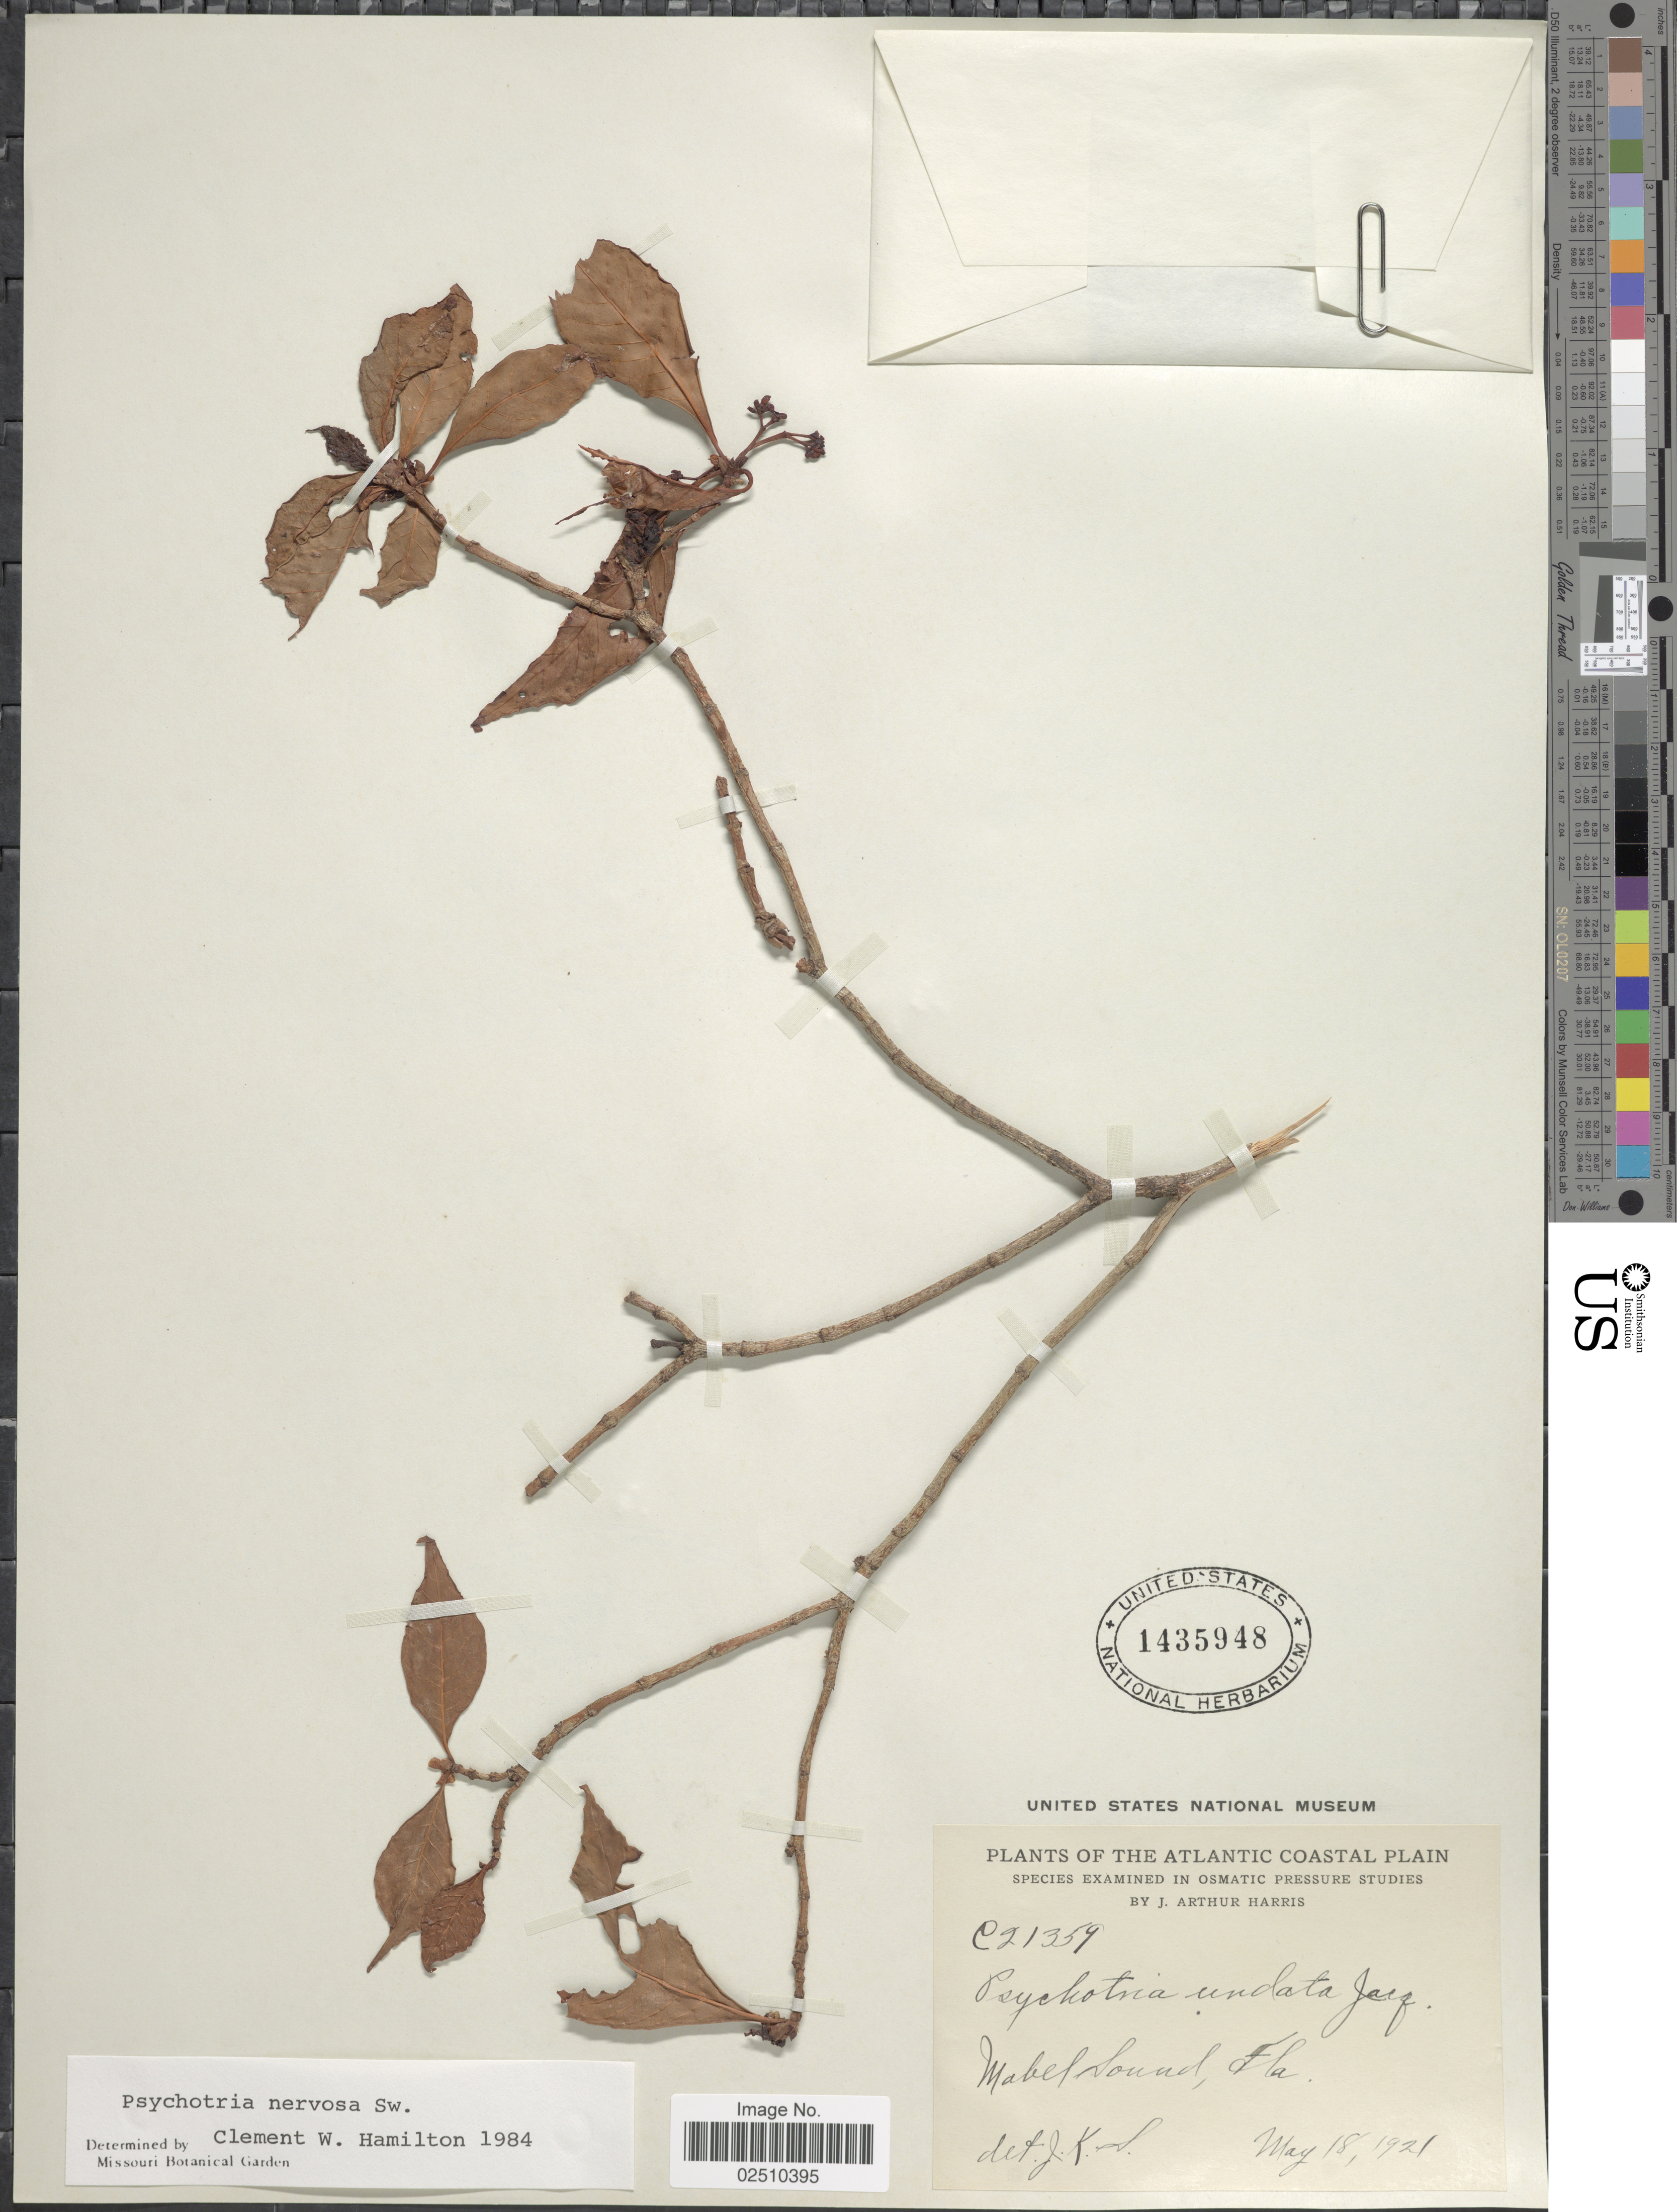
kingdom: Plantae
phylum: Tracheophyta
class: Magnoliopsida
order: Gentianales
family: Rubiaceae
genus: Psychotria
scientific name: Psychotria nervosa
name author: Sw.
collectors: J. A. Harris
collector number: C21359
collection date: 1921-05-18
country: United States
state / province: Florida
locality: The Atlantic Coastal Plain, Mabelsound, Fla.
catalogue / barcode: US 1435948